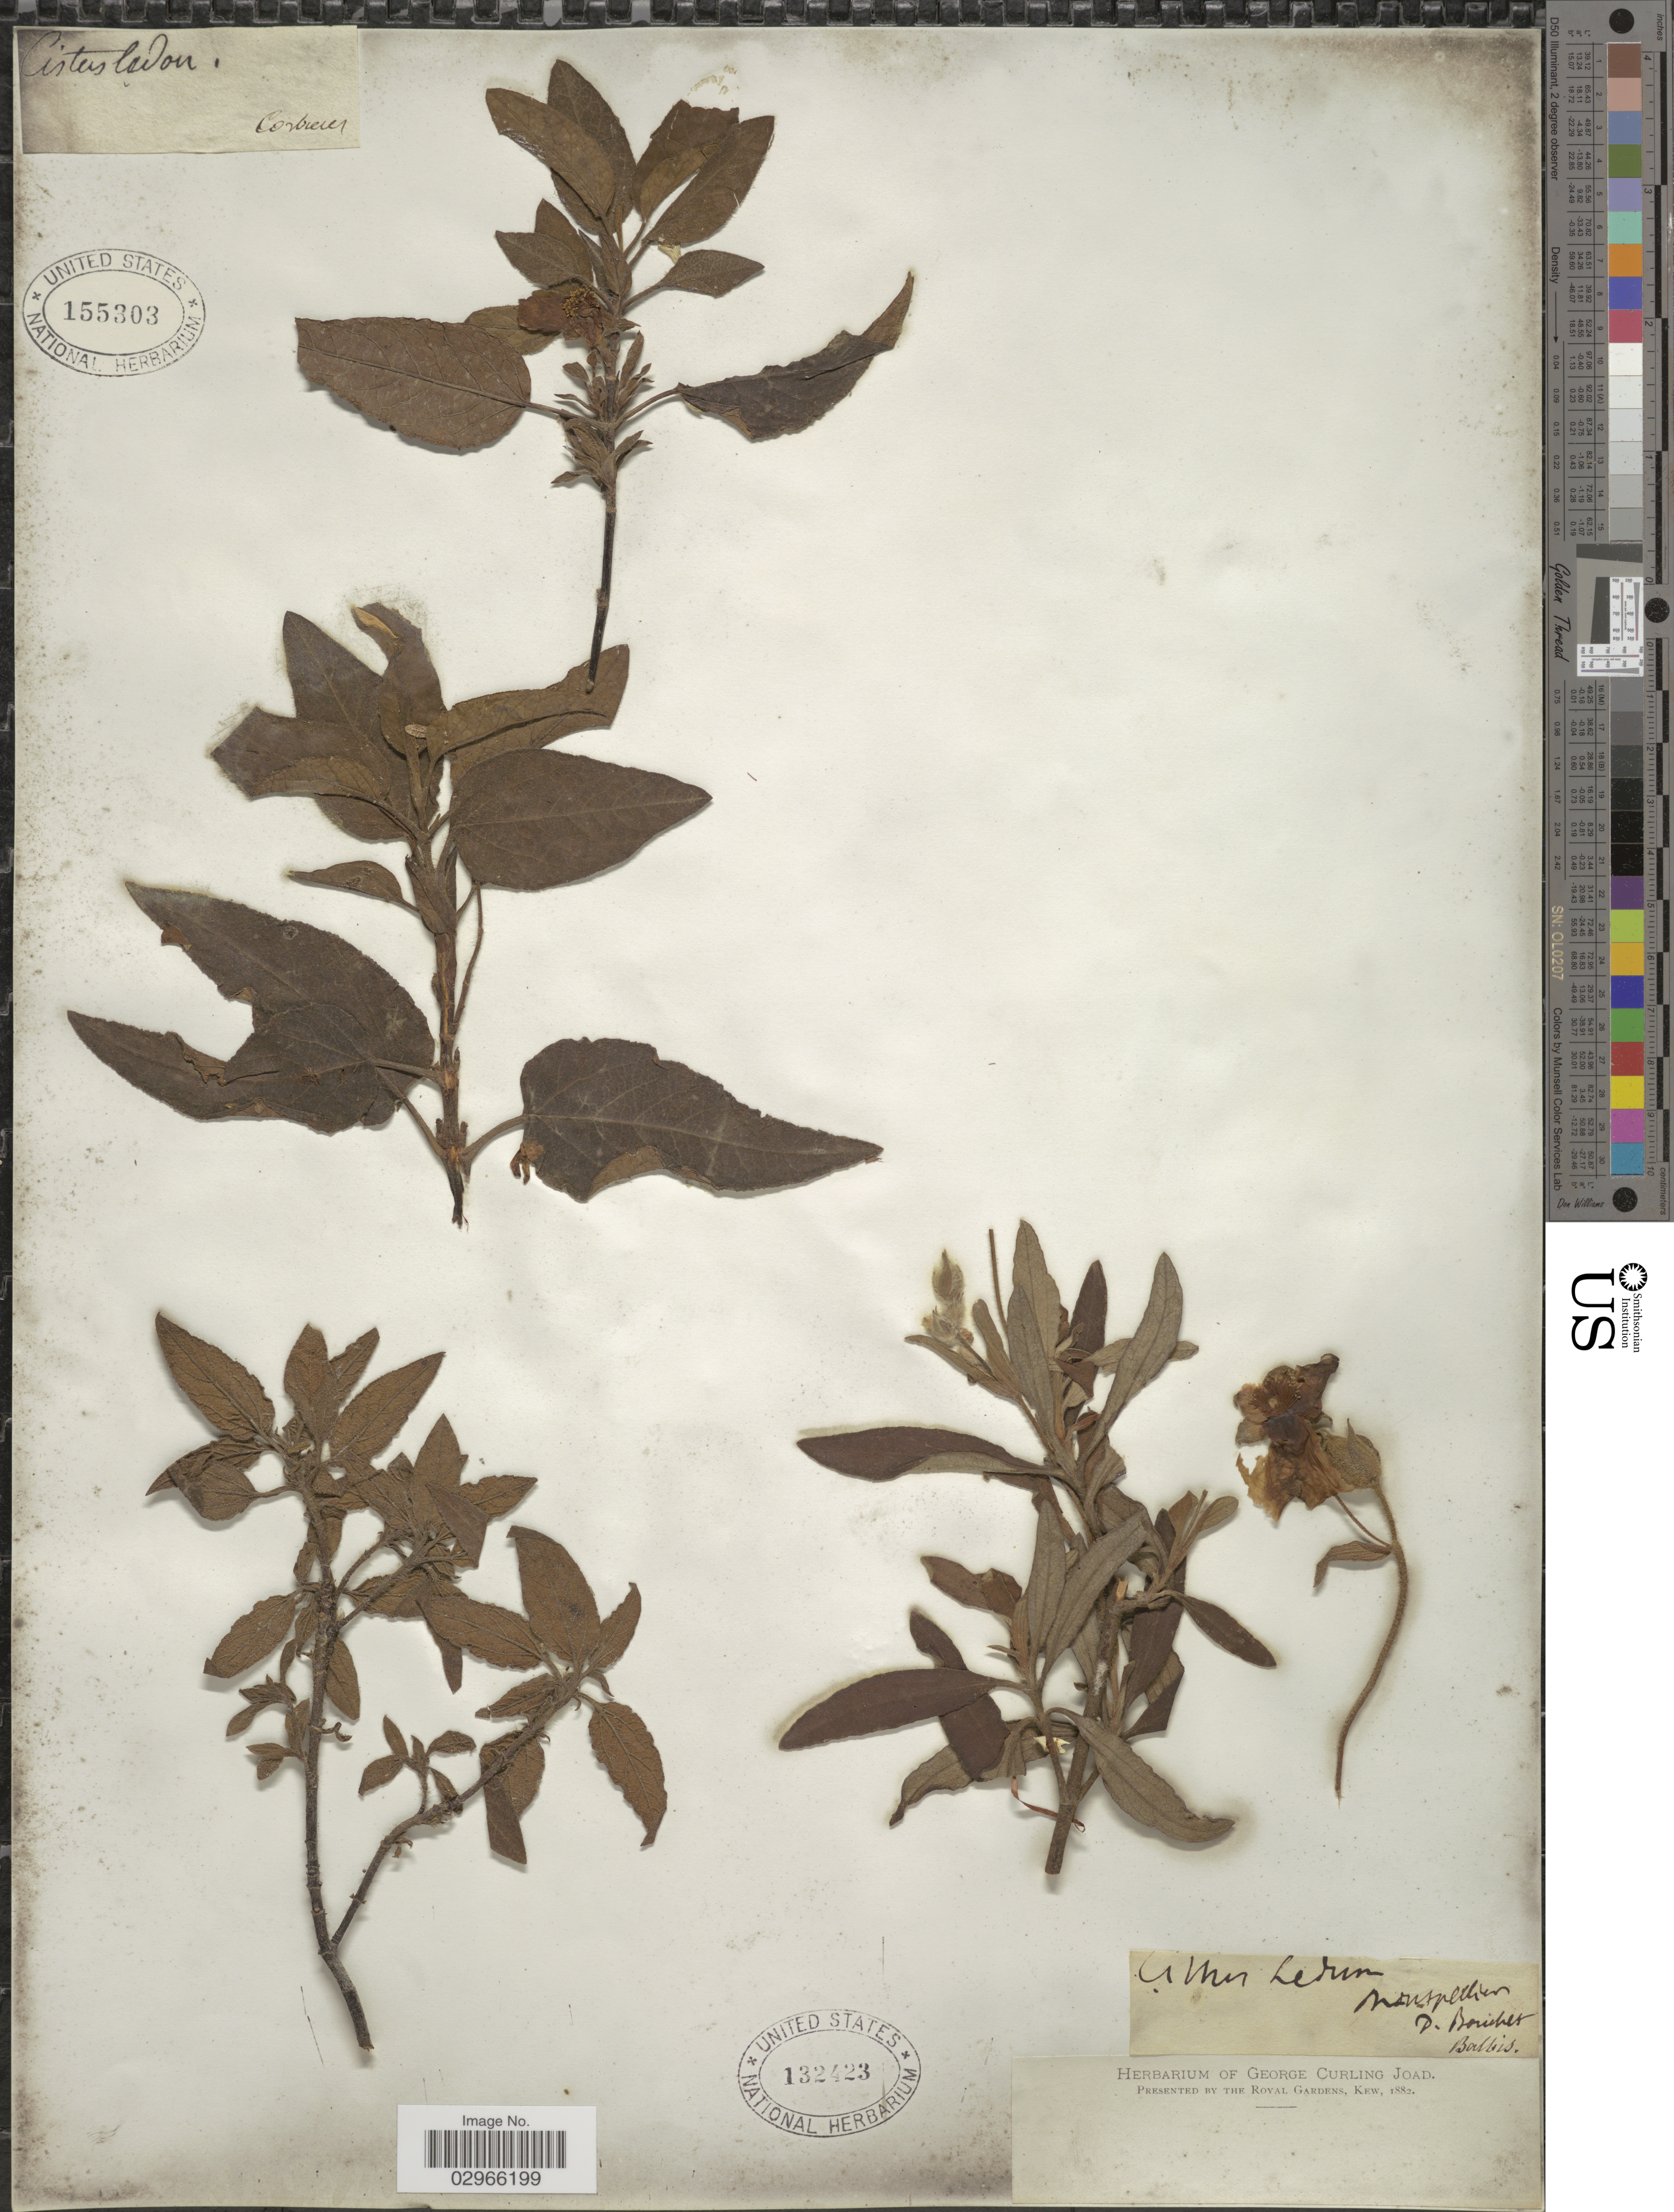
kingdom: Plantae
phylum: Tracheophyta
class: Magnoliopsida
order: Malvales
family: Cistaceae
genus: Cistus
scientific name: Cistus x ledon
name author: Lam.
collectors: Balbis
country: France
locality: Montpellier. D. Bouchet. [unsure placement] [interpreted]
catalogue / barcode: US 132423